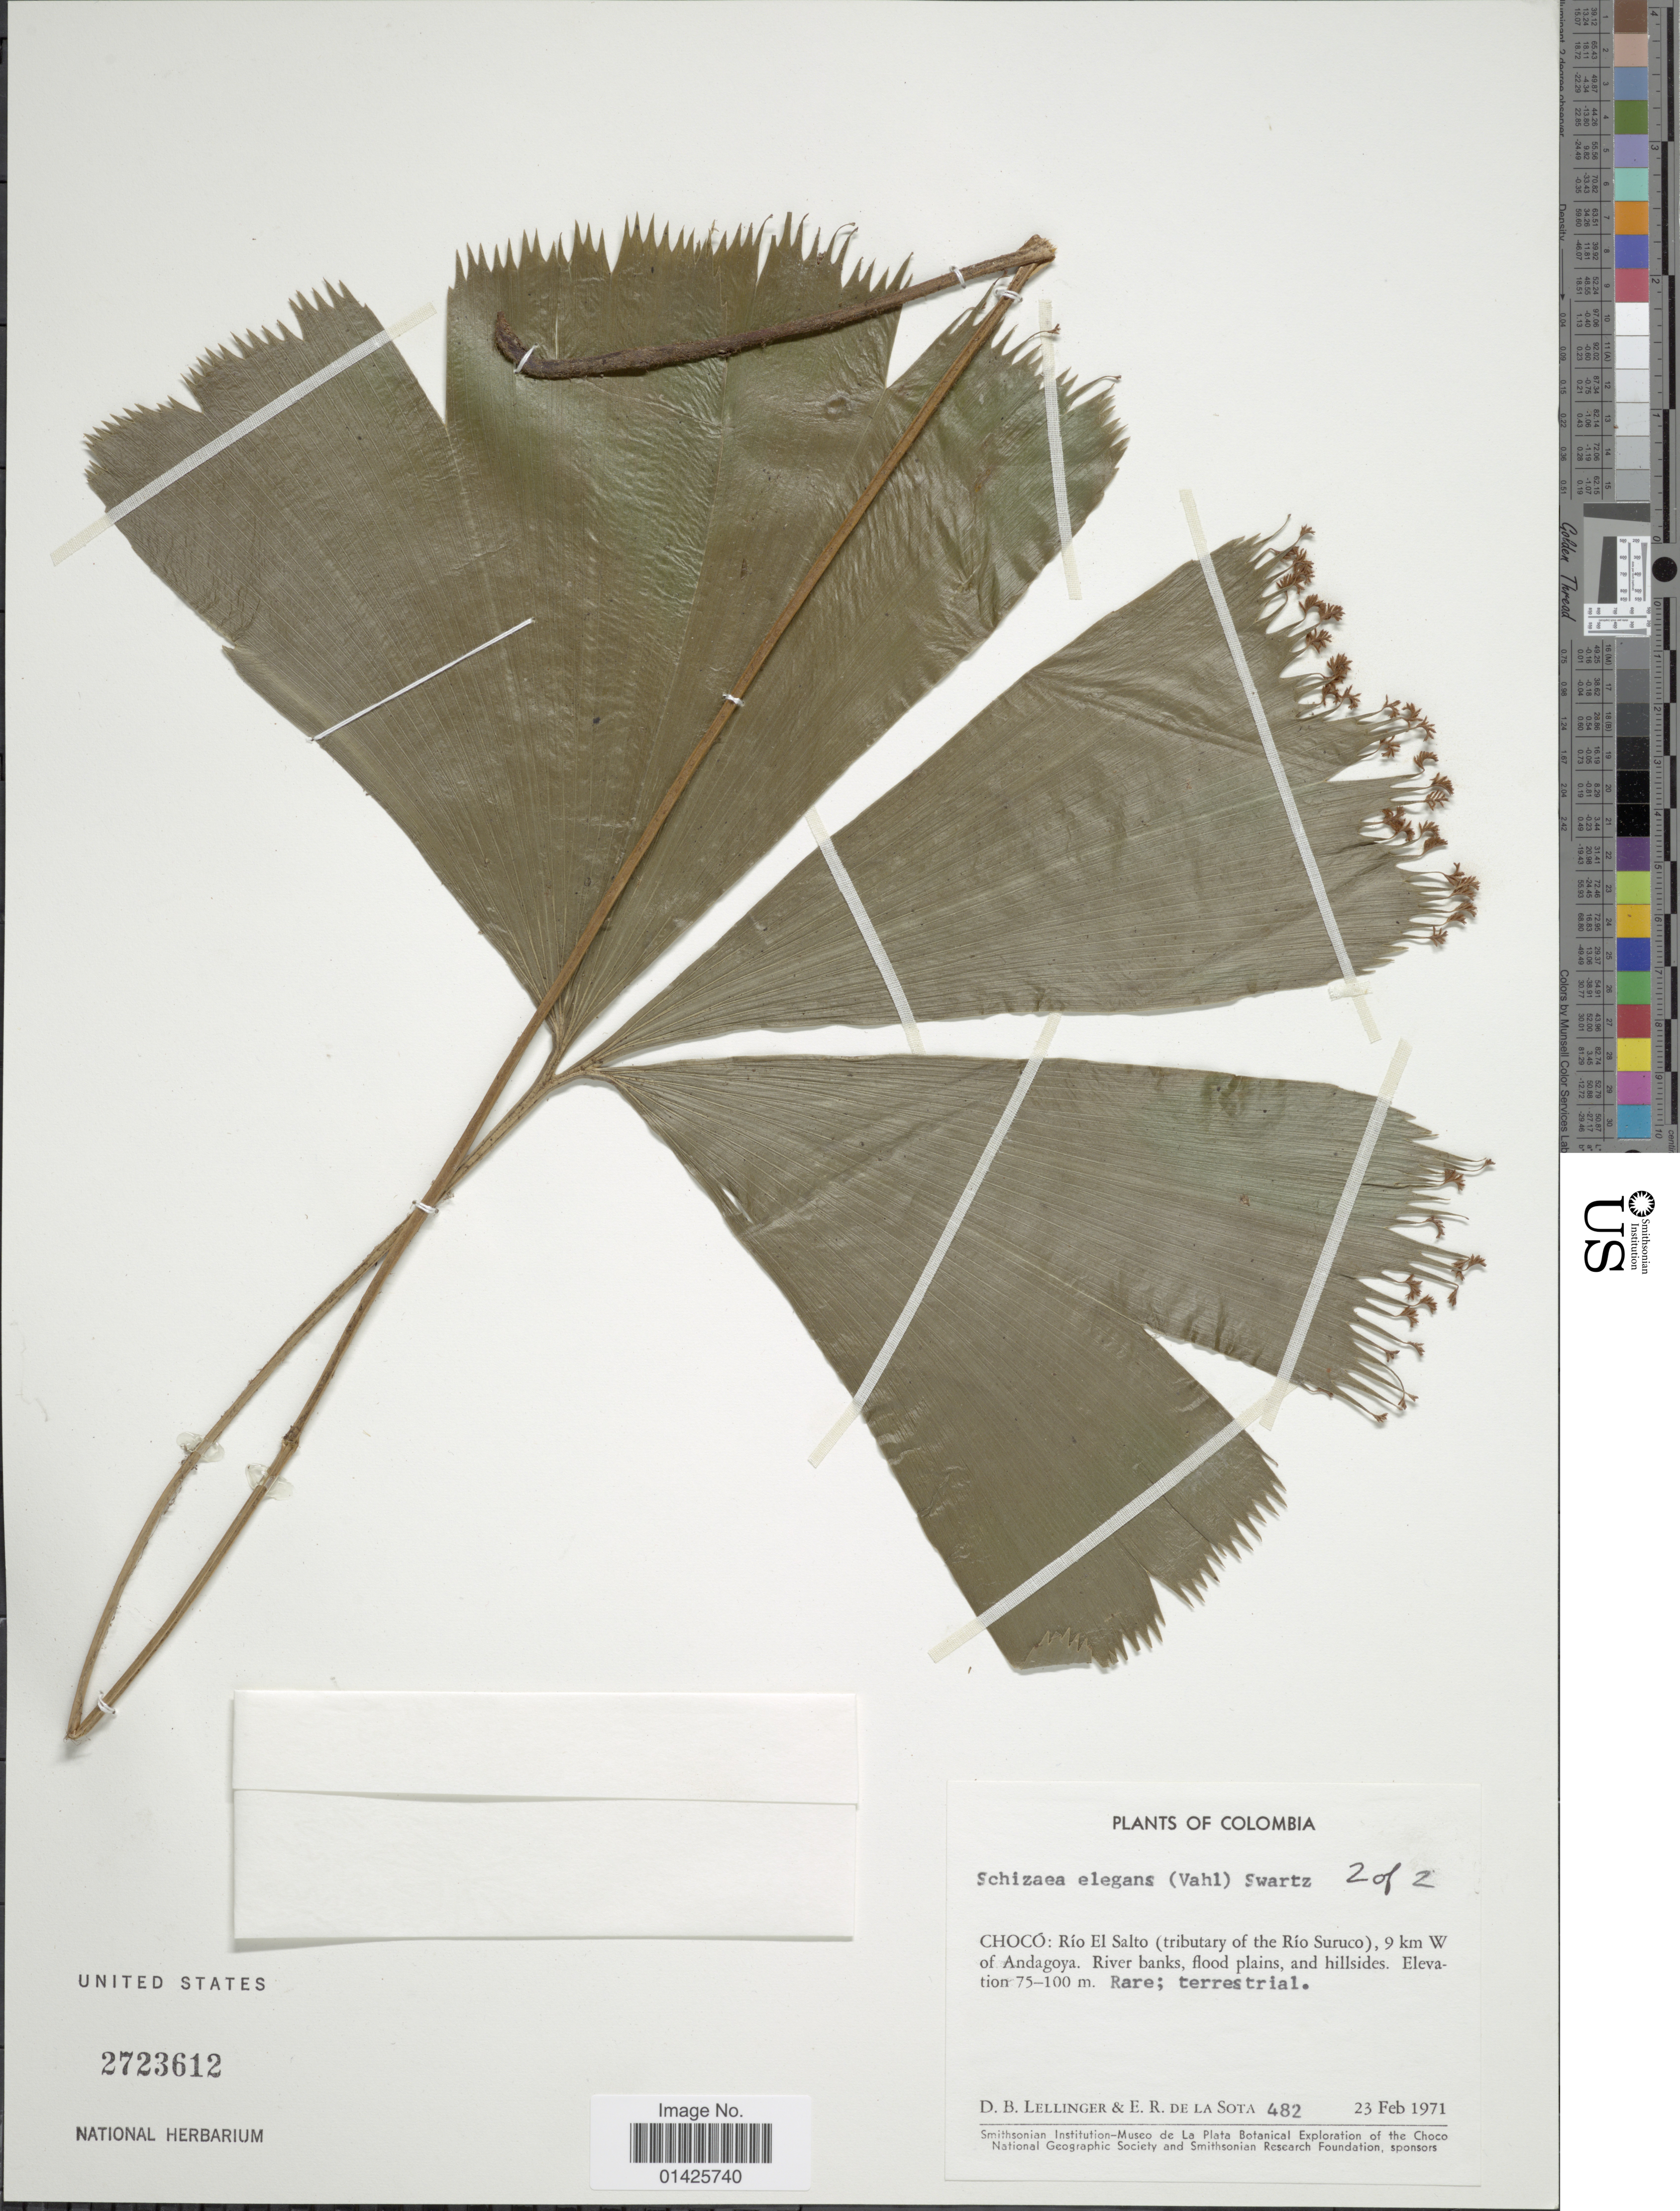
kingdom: Plantae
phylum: Tracheophyta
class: Polypodiopsida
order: Schizaeales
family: Schizaeaceae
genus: Schizaea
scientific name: Schizaea elegans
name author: (Vahl) Sw.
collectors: D. B. Lellinger & E. R. de la Sota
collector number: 482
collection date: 1971-02-23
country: Colombia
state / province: Chocó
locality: Rió El Salto (Tributary of the Rió Suruco), 9 km W of Andagoya, River Banks, Floods plains, and hillside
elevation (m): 75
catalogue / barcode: US 2723612